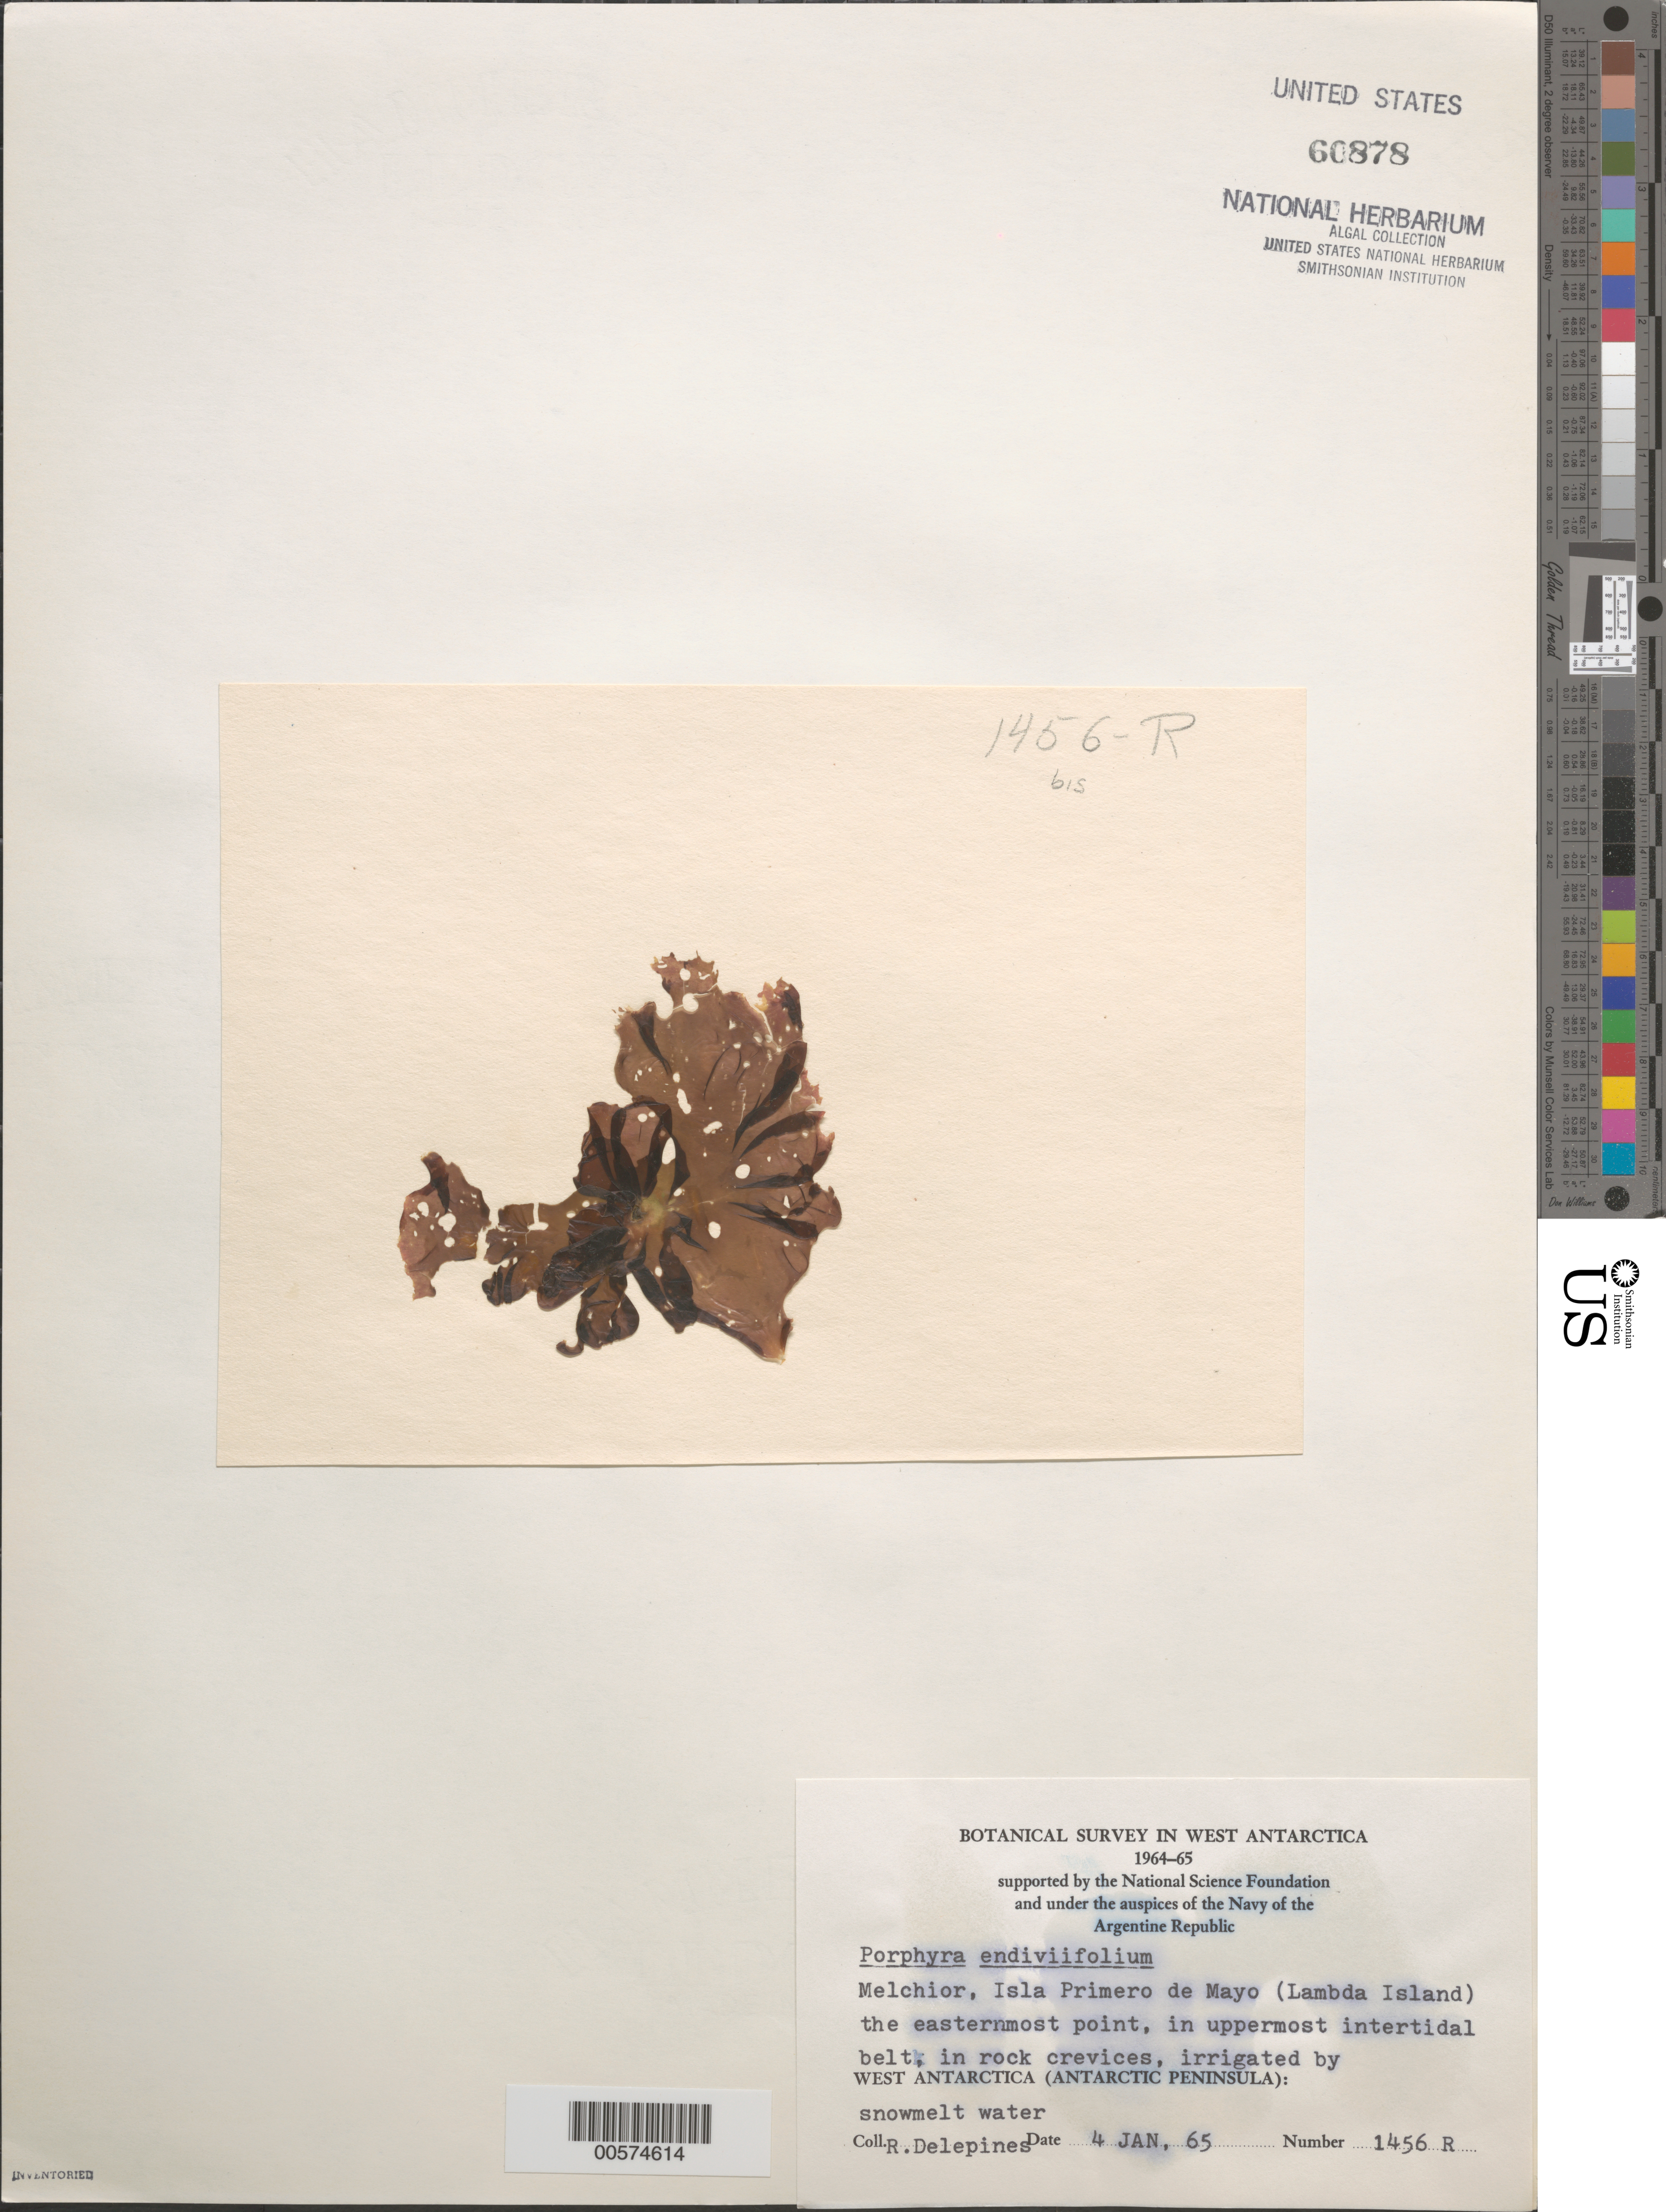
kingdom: Plantae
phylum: Rhodophyta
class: Bangiophyceae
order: Bangiales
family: Bangiaceae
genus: Pyropia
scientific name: Pyropia endiviifolia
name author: (A. Gepp & E. Gepp) H. G. Choi & M.S. Hwang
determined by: Algae name updating Project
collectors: R. Delépine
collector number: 1456r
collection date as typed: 04 Jan 1965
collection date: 1965-01-04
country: Antarctica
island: Lambda Island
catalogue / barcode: US 60878